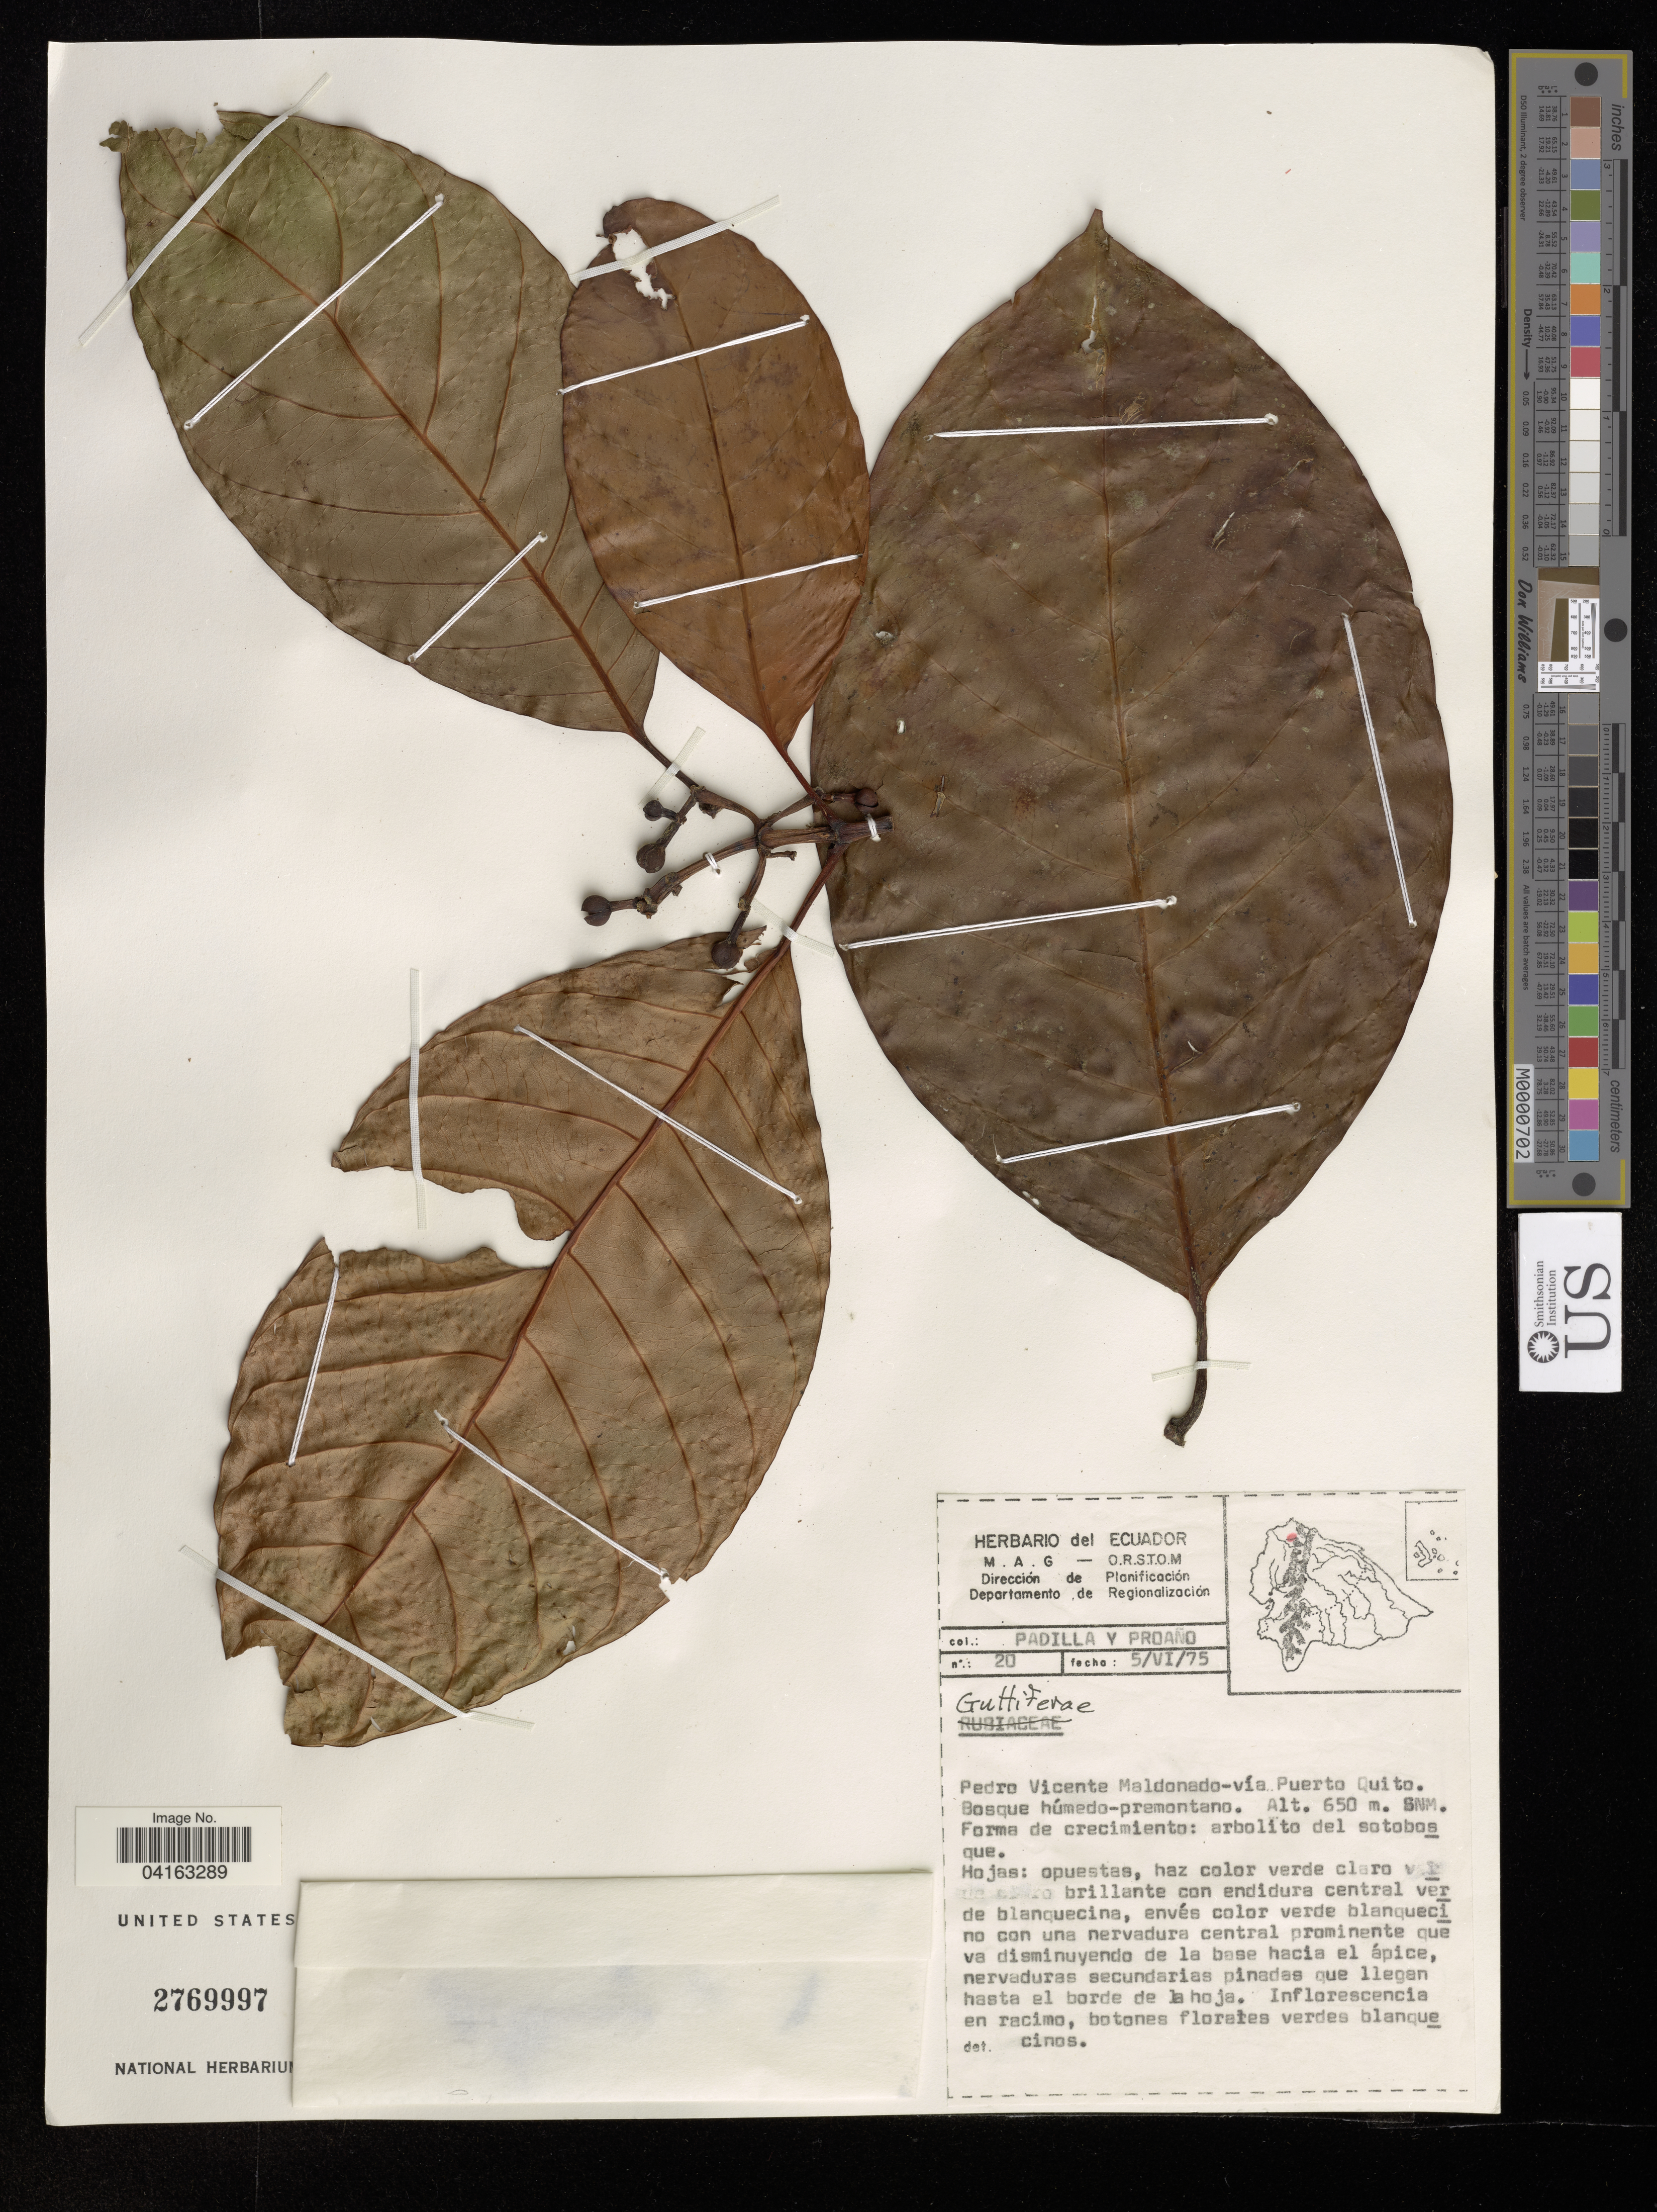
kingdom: Plantae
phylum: Tracheophyta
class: Magnoliopsida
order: Malpighiales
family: Clusiaceae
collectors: Padilla & -. Proaño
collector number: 20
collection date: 1975-06-05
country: Ecuador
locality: Departamento de Regionalización. Pedro Vicente Maldonado-vía Puerto Quito. Bosque húmedo-premontano.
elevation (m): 650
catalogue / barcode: US 2769997